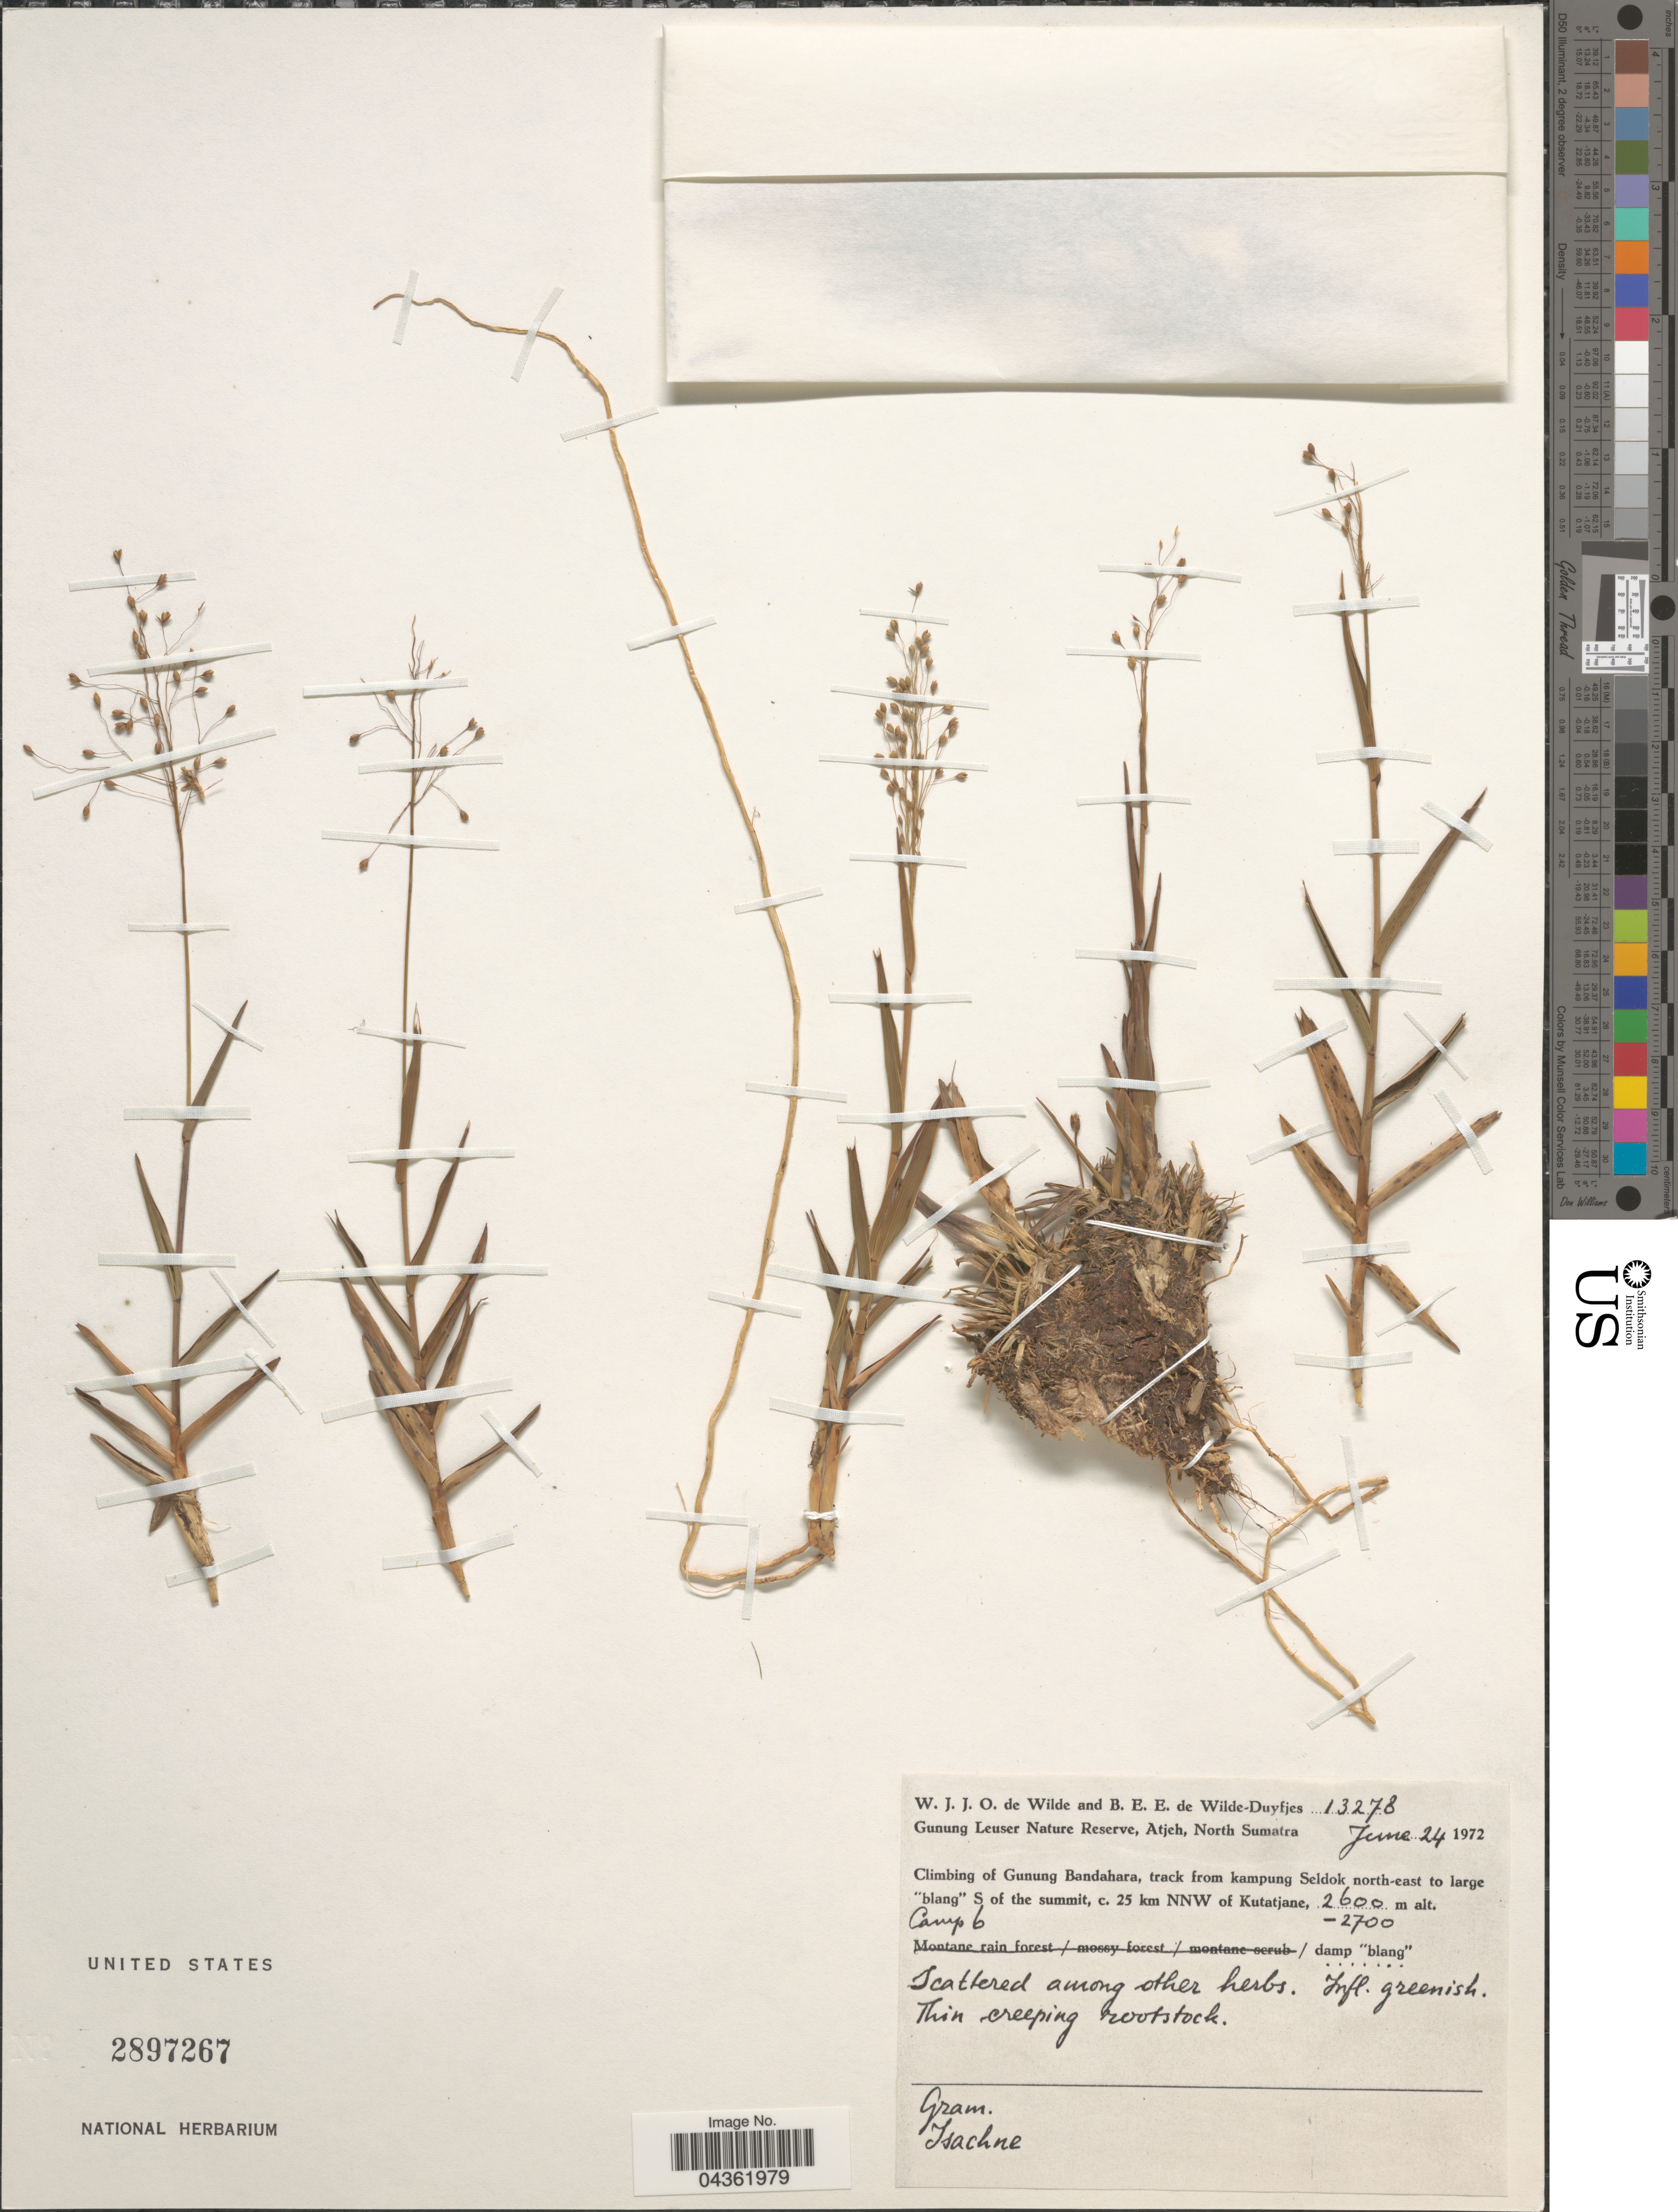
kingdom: Plantae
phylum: Tracheophyta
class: Liliopsida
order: Poales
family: Poaceae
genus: Isachne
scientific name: Isachne sp.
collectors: W. J. de Wilde & B. E. de Wilde-Duyfjes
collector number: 13278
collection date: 1972-06-24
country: Indonesia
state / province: Sumatra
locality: Gunung Leuser Nature Reserve, Atjeh, North Sumatra. Climbing of Gunung Bandahara, track from kampung Seldok north-east to large "blang" S of the summit, c. 25 km NNW of Kutatjane. Camp 6.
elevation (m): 2600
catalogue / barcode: US 2897267